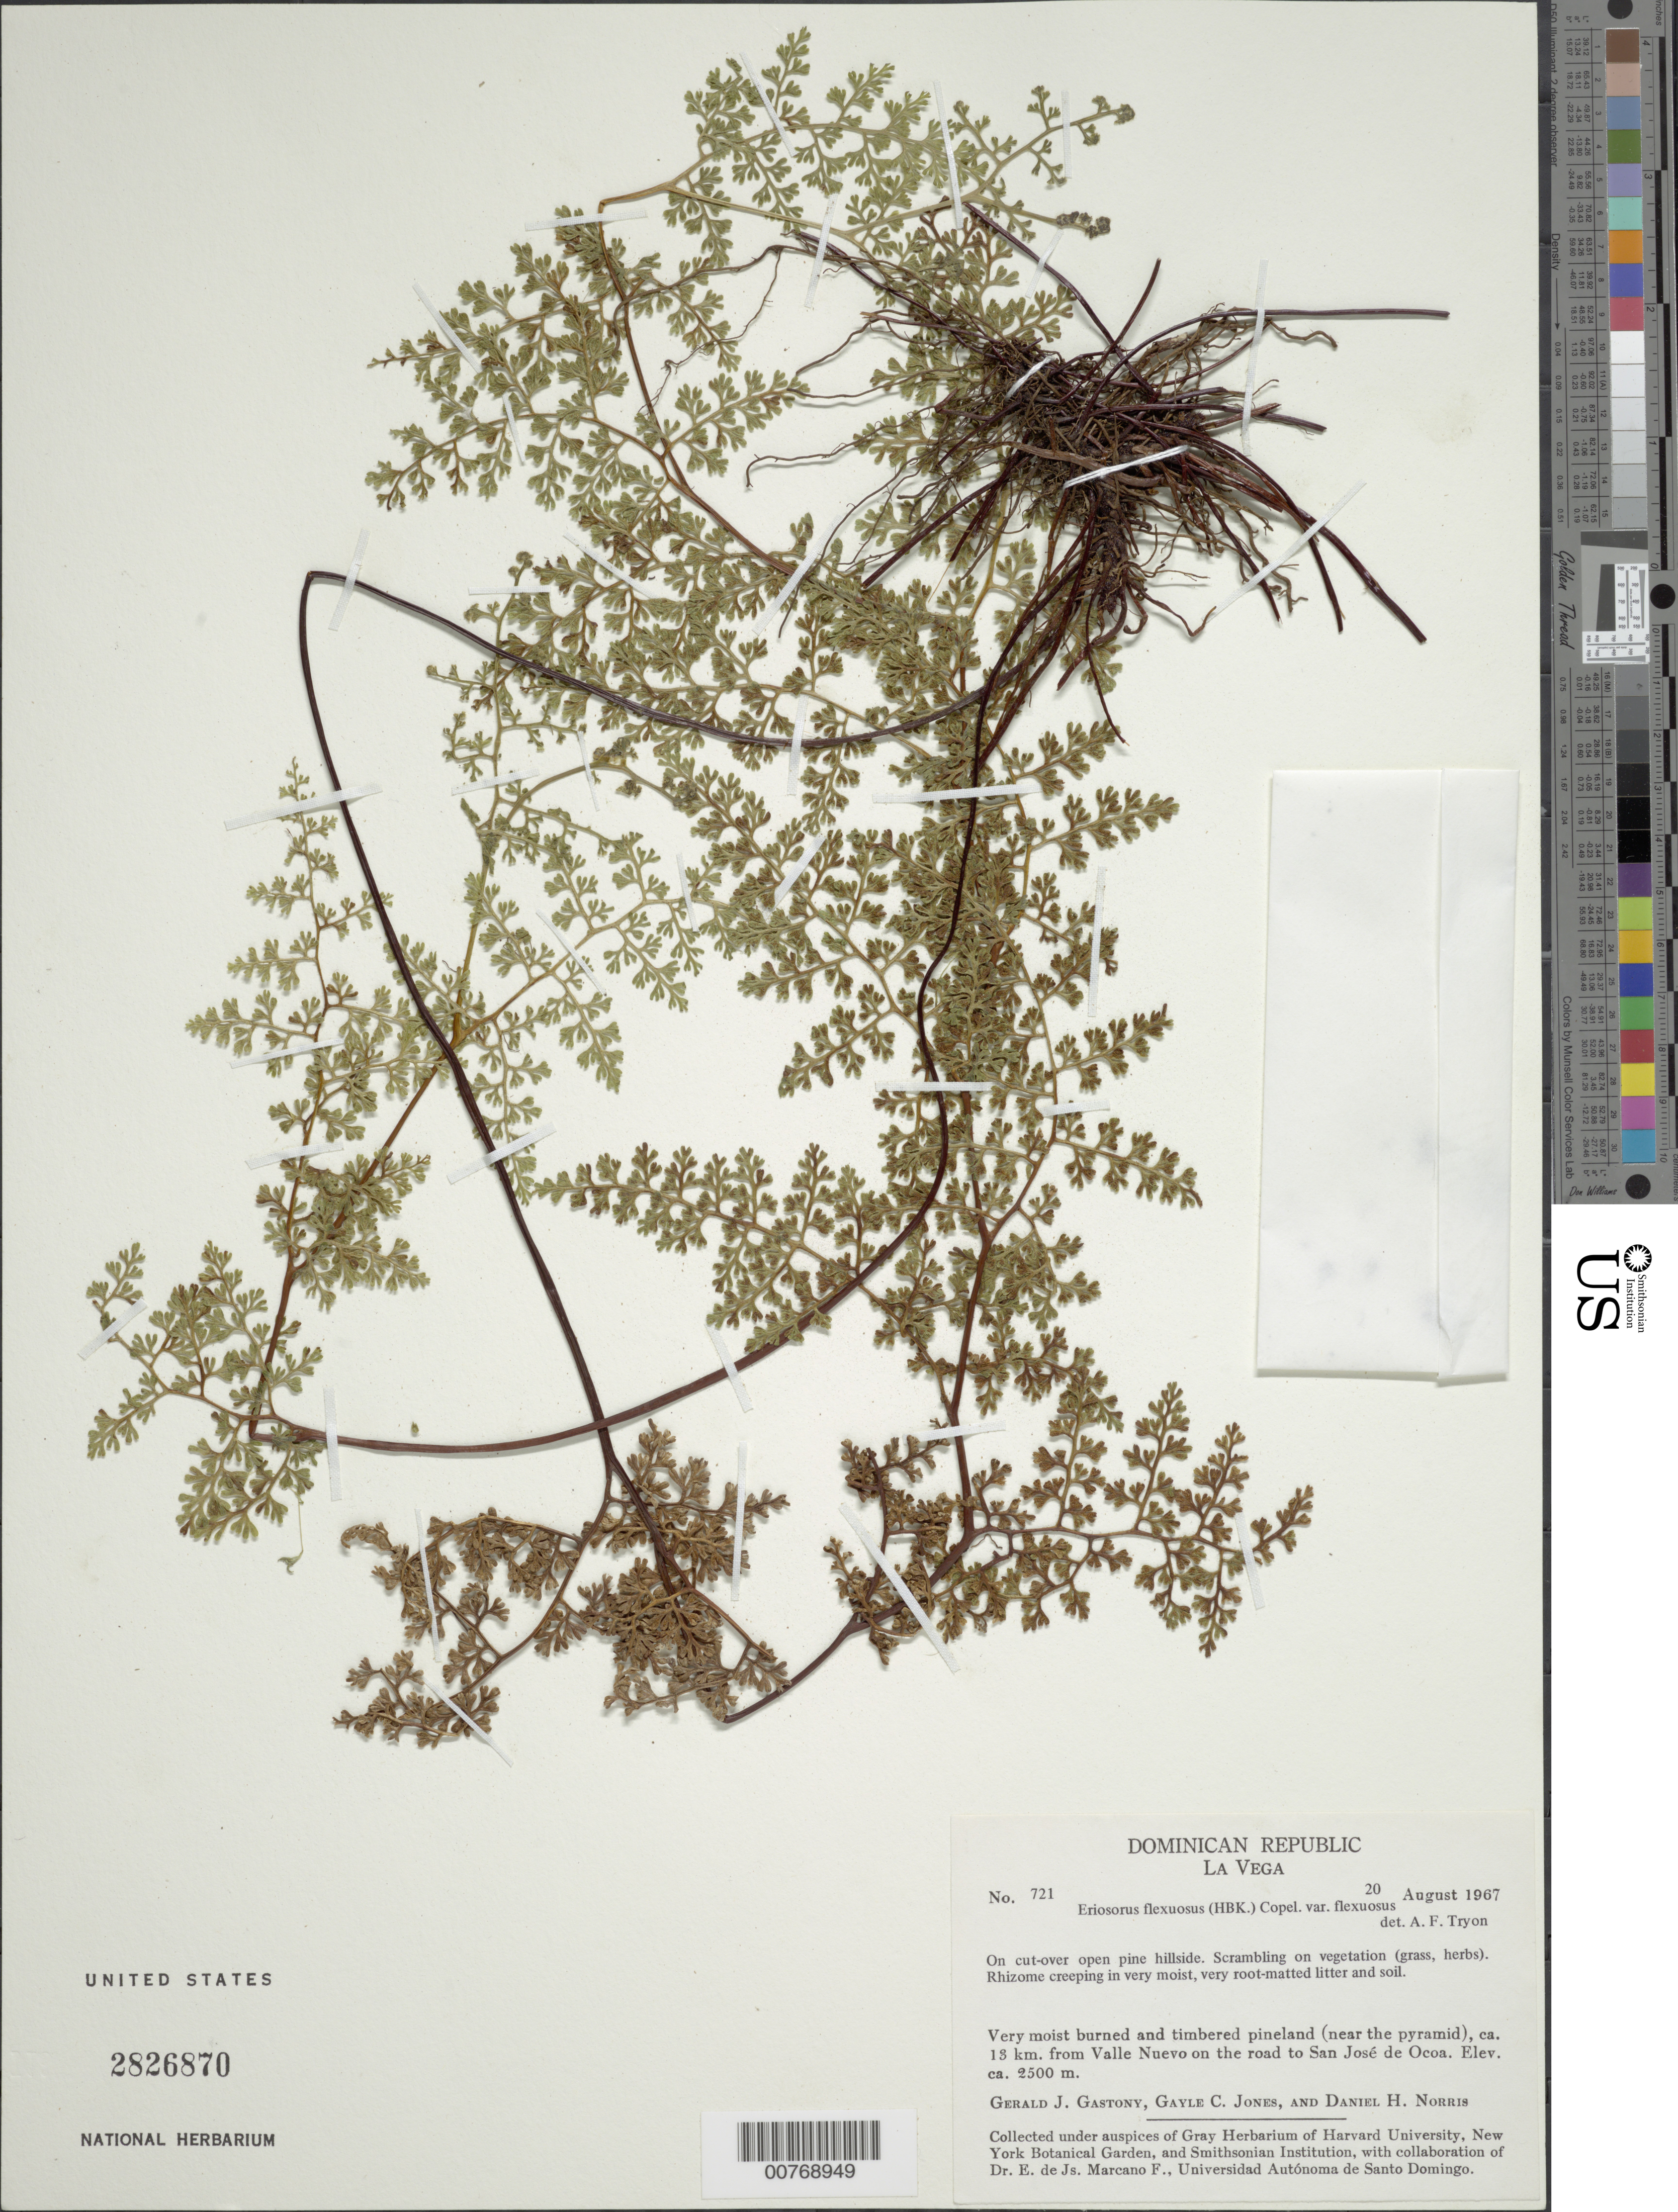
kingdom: Plantae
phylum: Tracheophyta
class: Polypodiopsida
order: Polypodiales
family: Pteridaceae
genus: Jamesonia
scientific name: Jamesonia flexuosa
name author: (Humb. & Bonpl.) Christenh.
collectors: G. Gastony, G. C. Jones & D. H. Norris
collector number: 721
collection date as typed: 20 Aug 1967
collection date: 1967-08-20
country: Dominican Republic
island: Hispaniola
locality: Very moist and burned and timbered pineland (near the pyramid), ca. 13 km from Valle Nuevo on the road to San José de Ocoa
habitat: Cut-over open pine hillside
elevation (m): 2500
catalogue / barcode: US 2826870